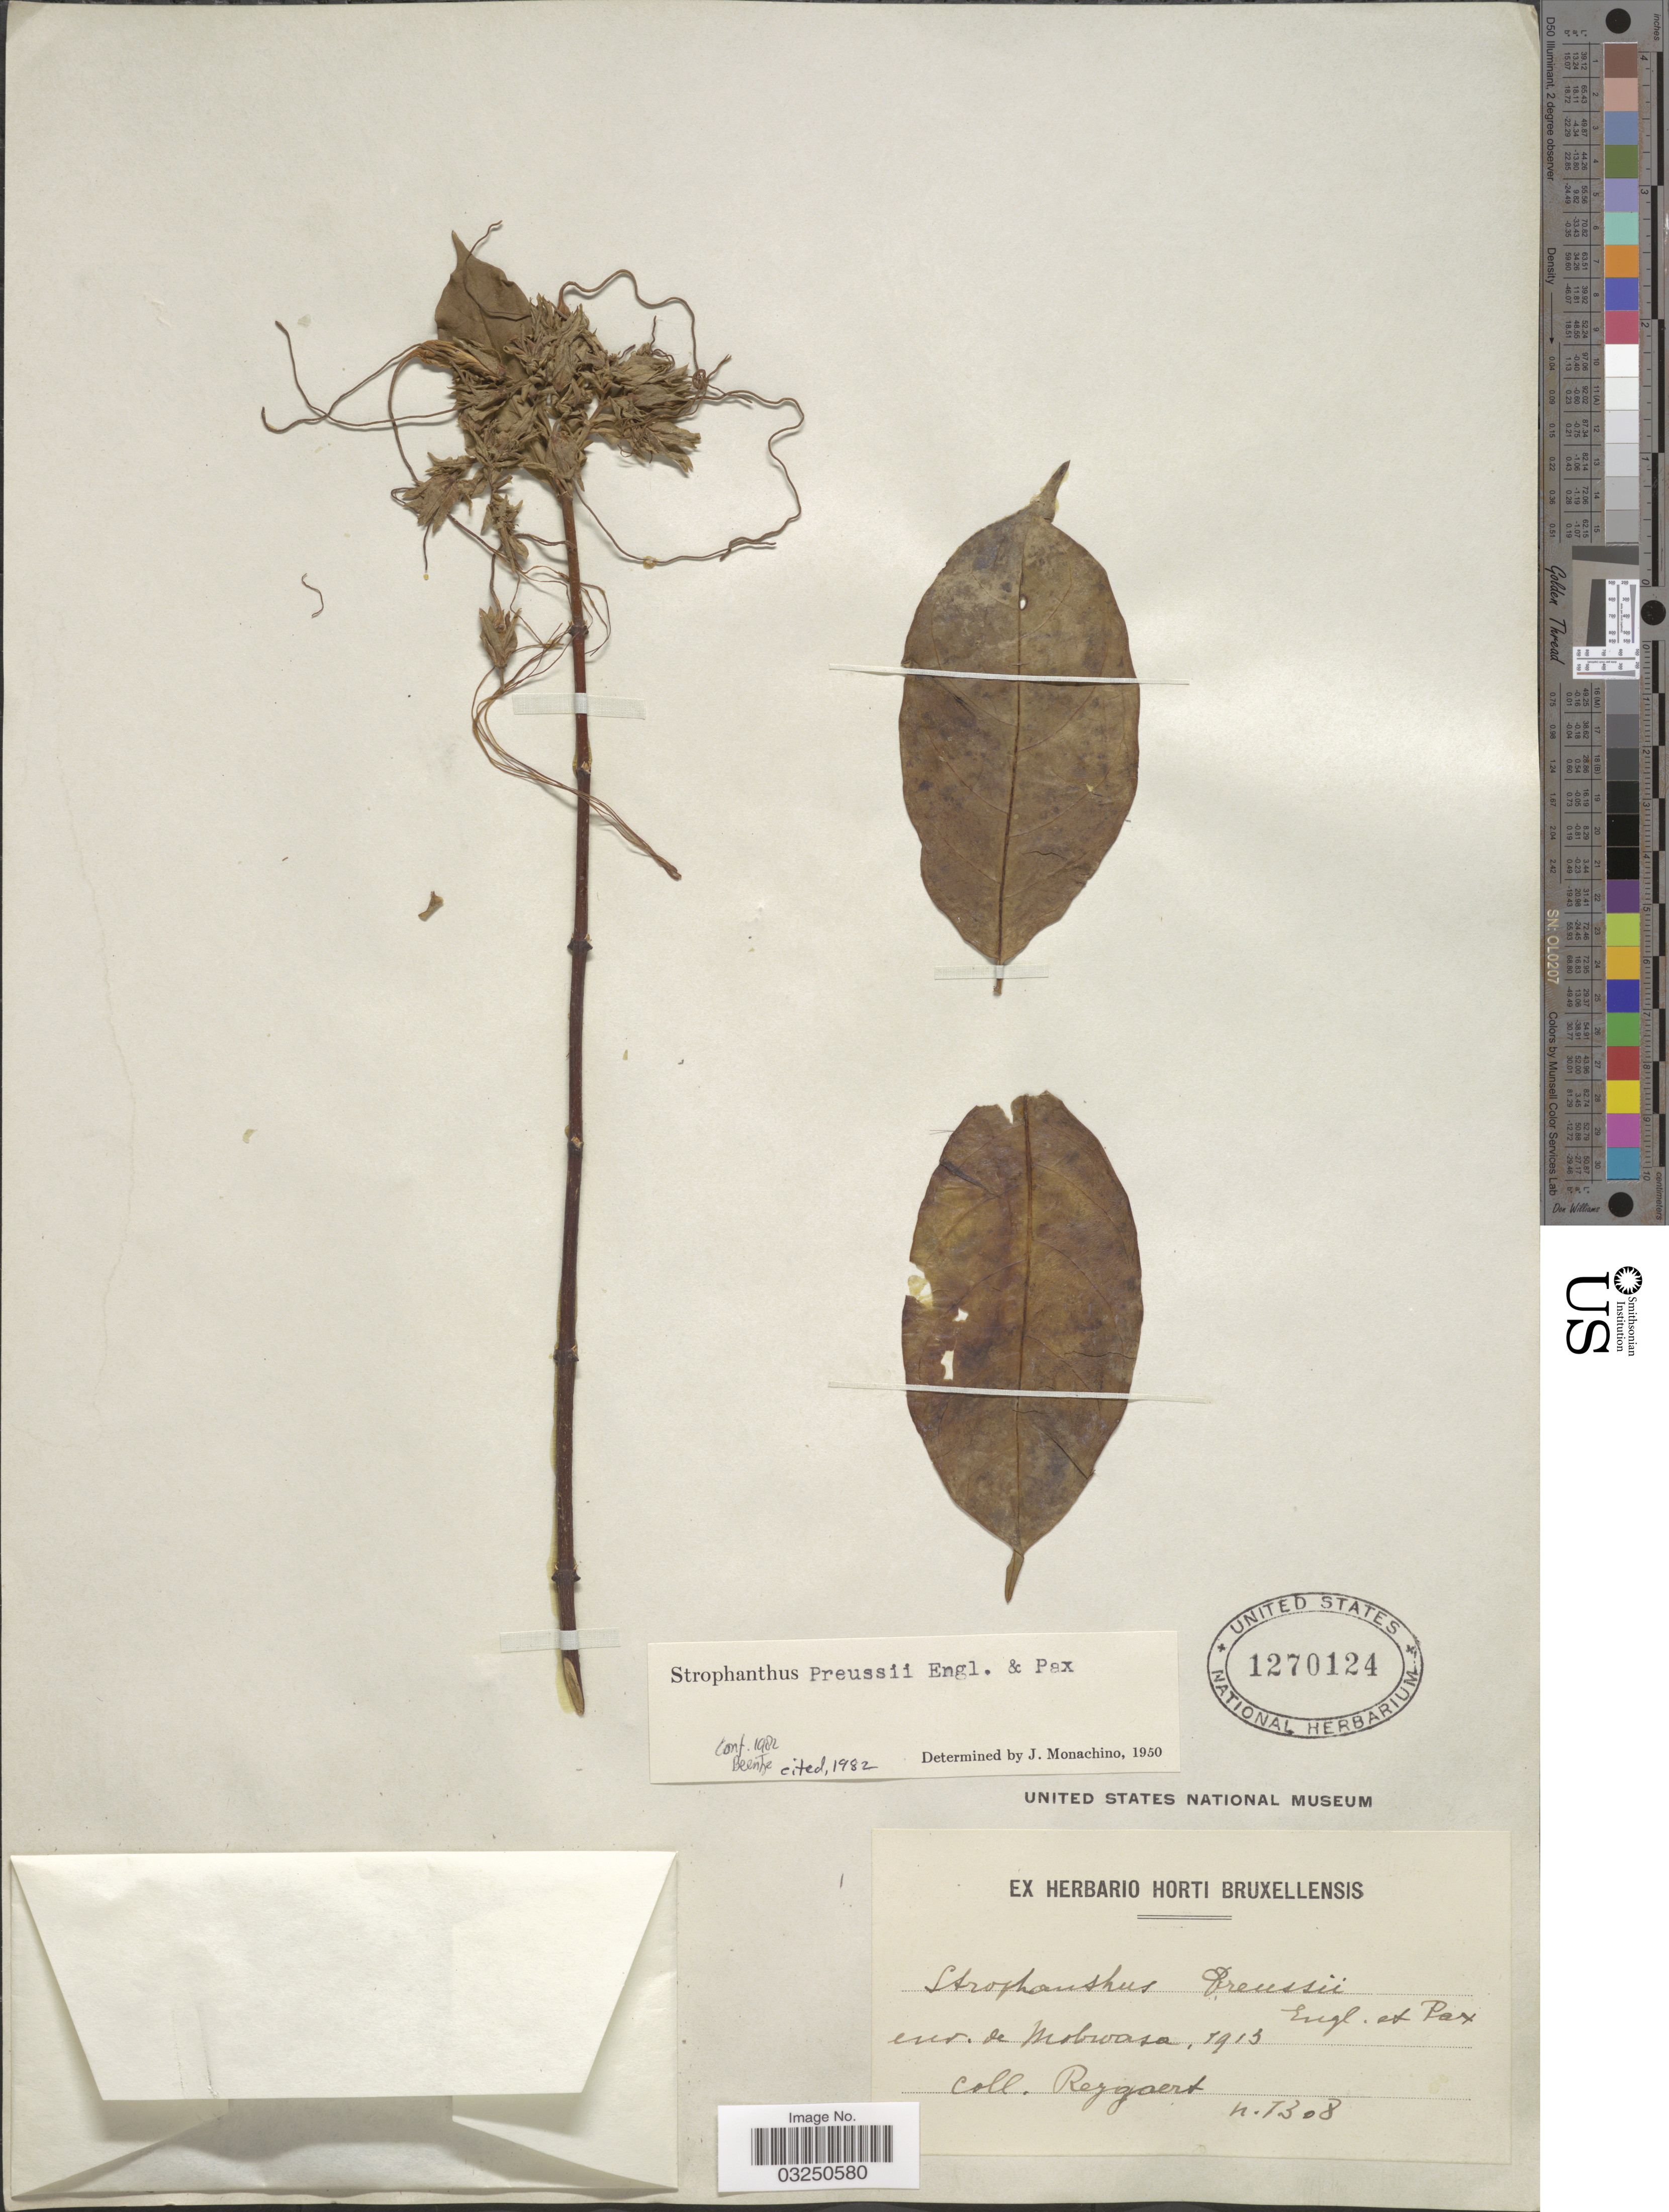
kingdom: Plantae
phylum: Tracheophyta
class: Magnoliopsida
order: Gentianales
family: Apocynaceae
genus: Strophanthus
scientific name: Strophanthus preussii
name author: Engl. & Pax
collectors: Reygaert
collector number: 1308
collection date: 1913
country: Congo, Democratic Republic of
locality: Env. de Mobwasa.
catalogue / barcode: US 1270124